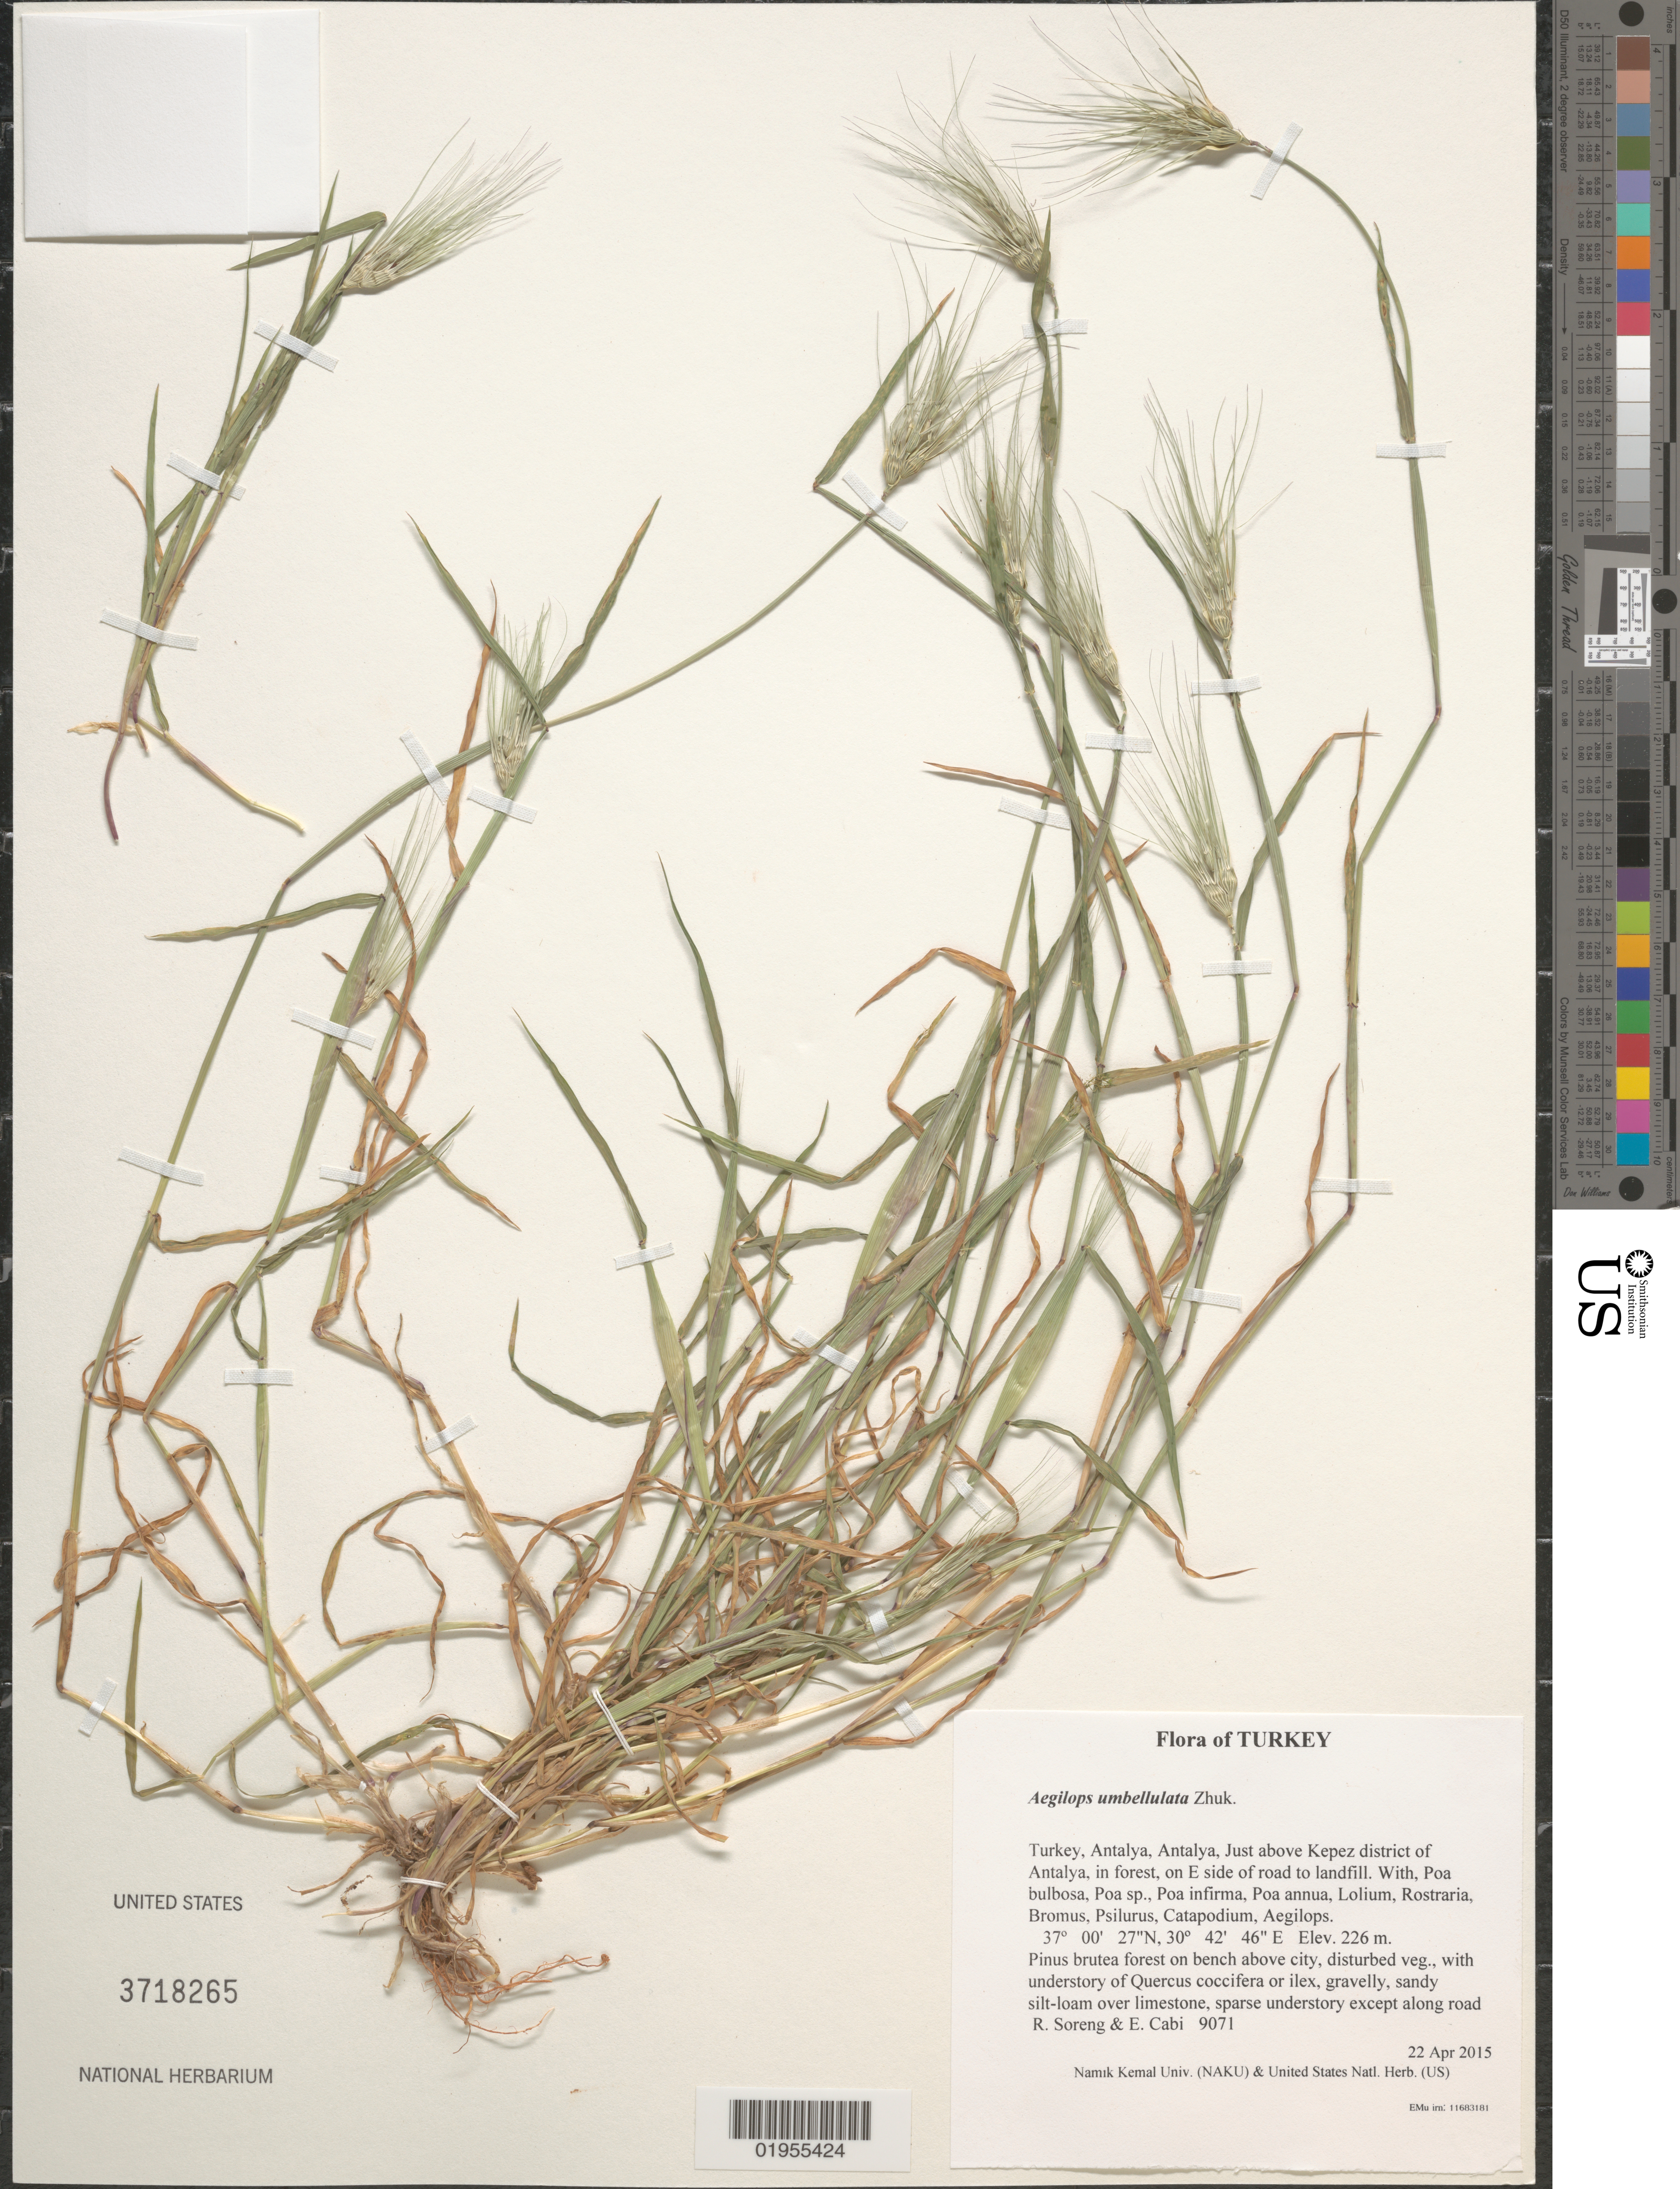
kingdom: Plantae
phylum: Tracheophyta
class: Liliopsida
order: Poales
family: Poaceae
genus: Aegilops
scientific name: Aegilops umbellulata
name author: Zhuk.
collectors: R. J. Soreng & E. Cabi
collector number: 9071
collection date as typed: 2015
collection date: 2015-04-22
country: Turkey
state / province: Antalya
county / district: Antalya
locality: Just above Kepez district of Antalya, in forest, on E side of road to landfill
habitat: Pinus brutea forest on bench above city, disturbed veg., with understory of Quercus coccifera or ilex, gravelly, sandy silt-loam over limestone, sparse understory except along road sides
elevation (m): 226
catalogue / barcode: US 3718265